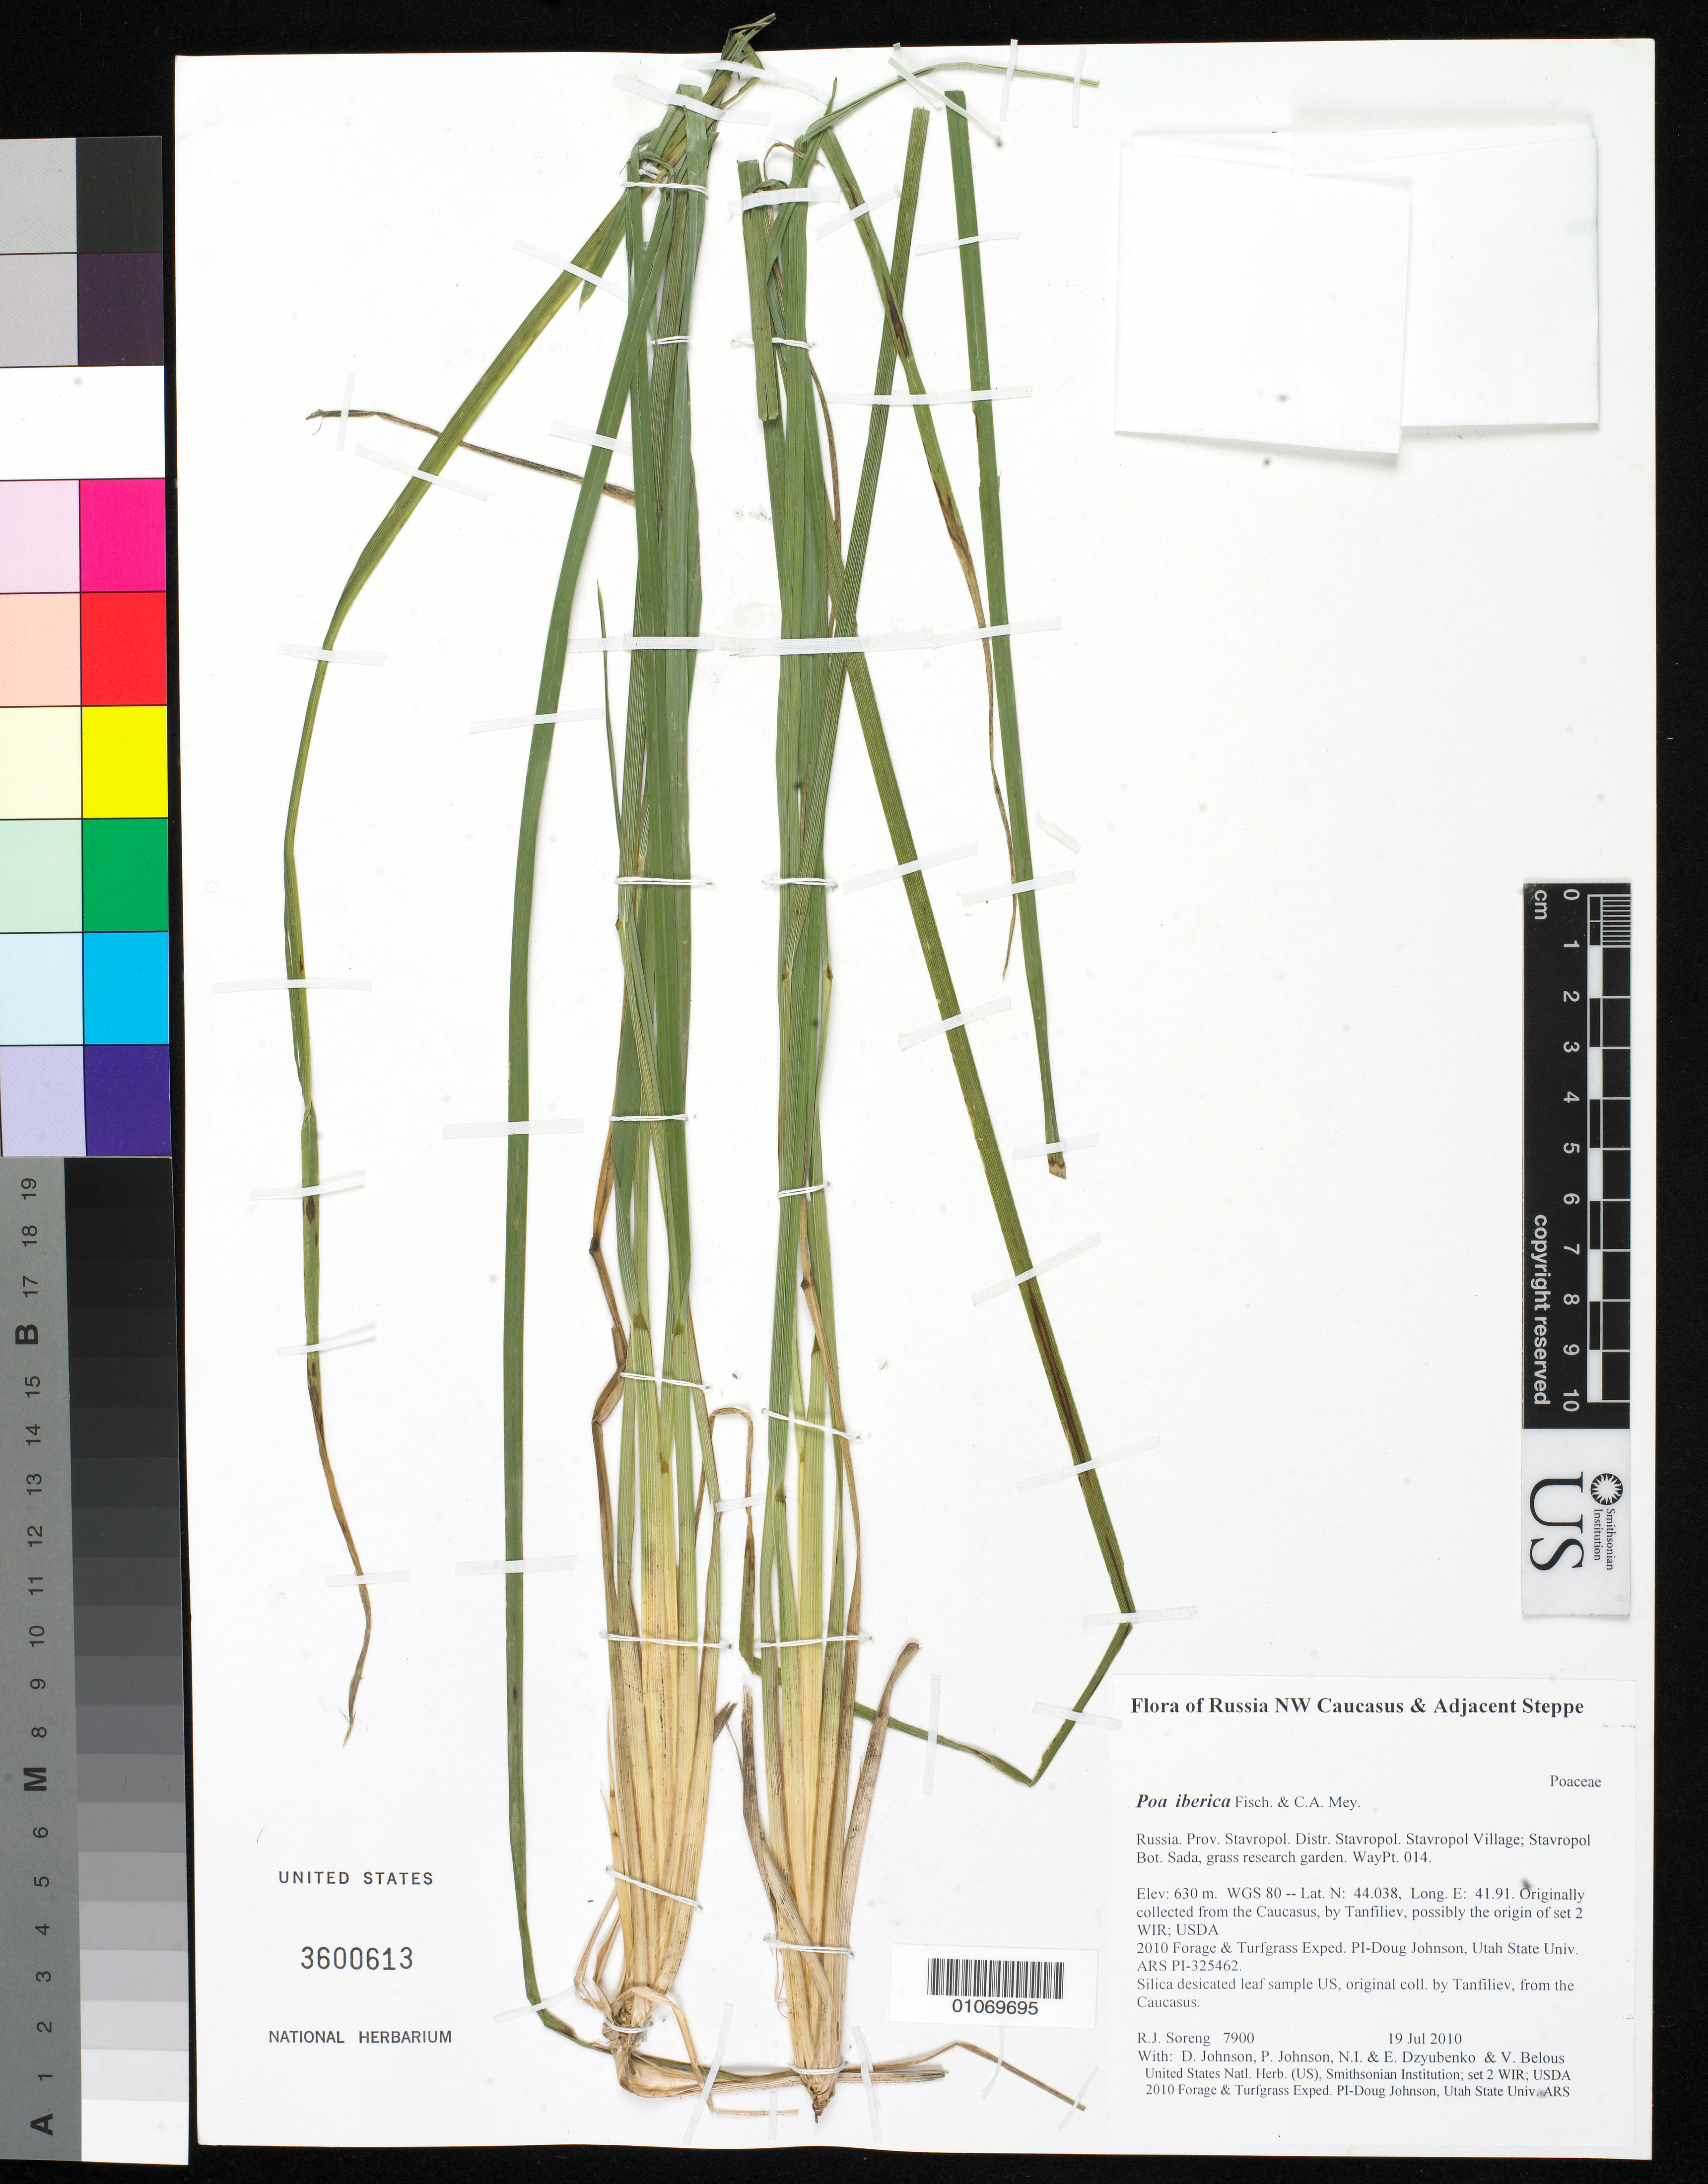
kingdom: Plantae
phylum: Tracheophyta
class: Liliopsida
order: Poales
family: Poaceae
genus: Poa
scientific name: Poa iberica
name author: Fisch. & C.A. Mey.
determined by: Soreng, Robert J., Research Associate (BOT), Smithsonian Institution - National Museum of Natural History (UNITED STATES)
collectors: R. J. Soreng, D. Johnson, P. Johnson, N. Dzyubenko, E. Dzyubenko & V. Belous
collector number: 7900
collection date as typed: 19 Jul 2010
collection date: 2010-07-19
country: Russian Federation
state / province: Stavropol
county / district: Stavropol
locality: Stavropol Village; Stavropol Bot. Sada, grass research garden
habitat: Originally collected from the Caucasus, by Tanfiliev, possibly the origin of USDA PI-325462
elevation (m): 630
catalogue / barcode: US 3600613